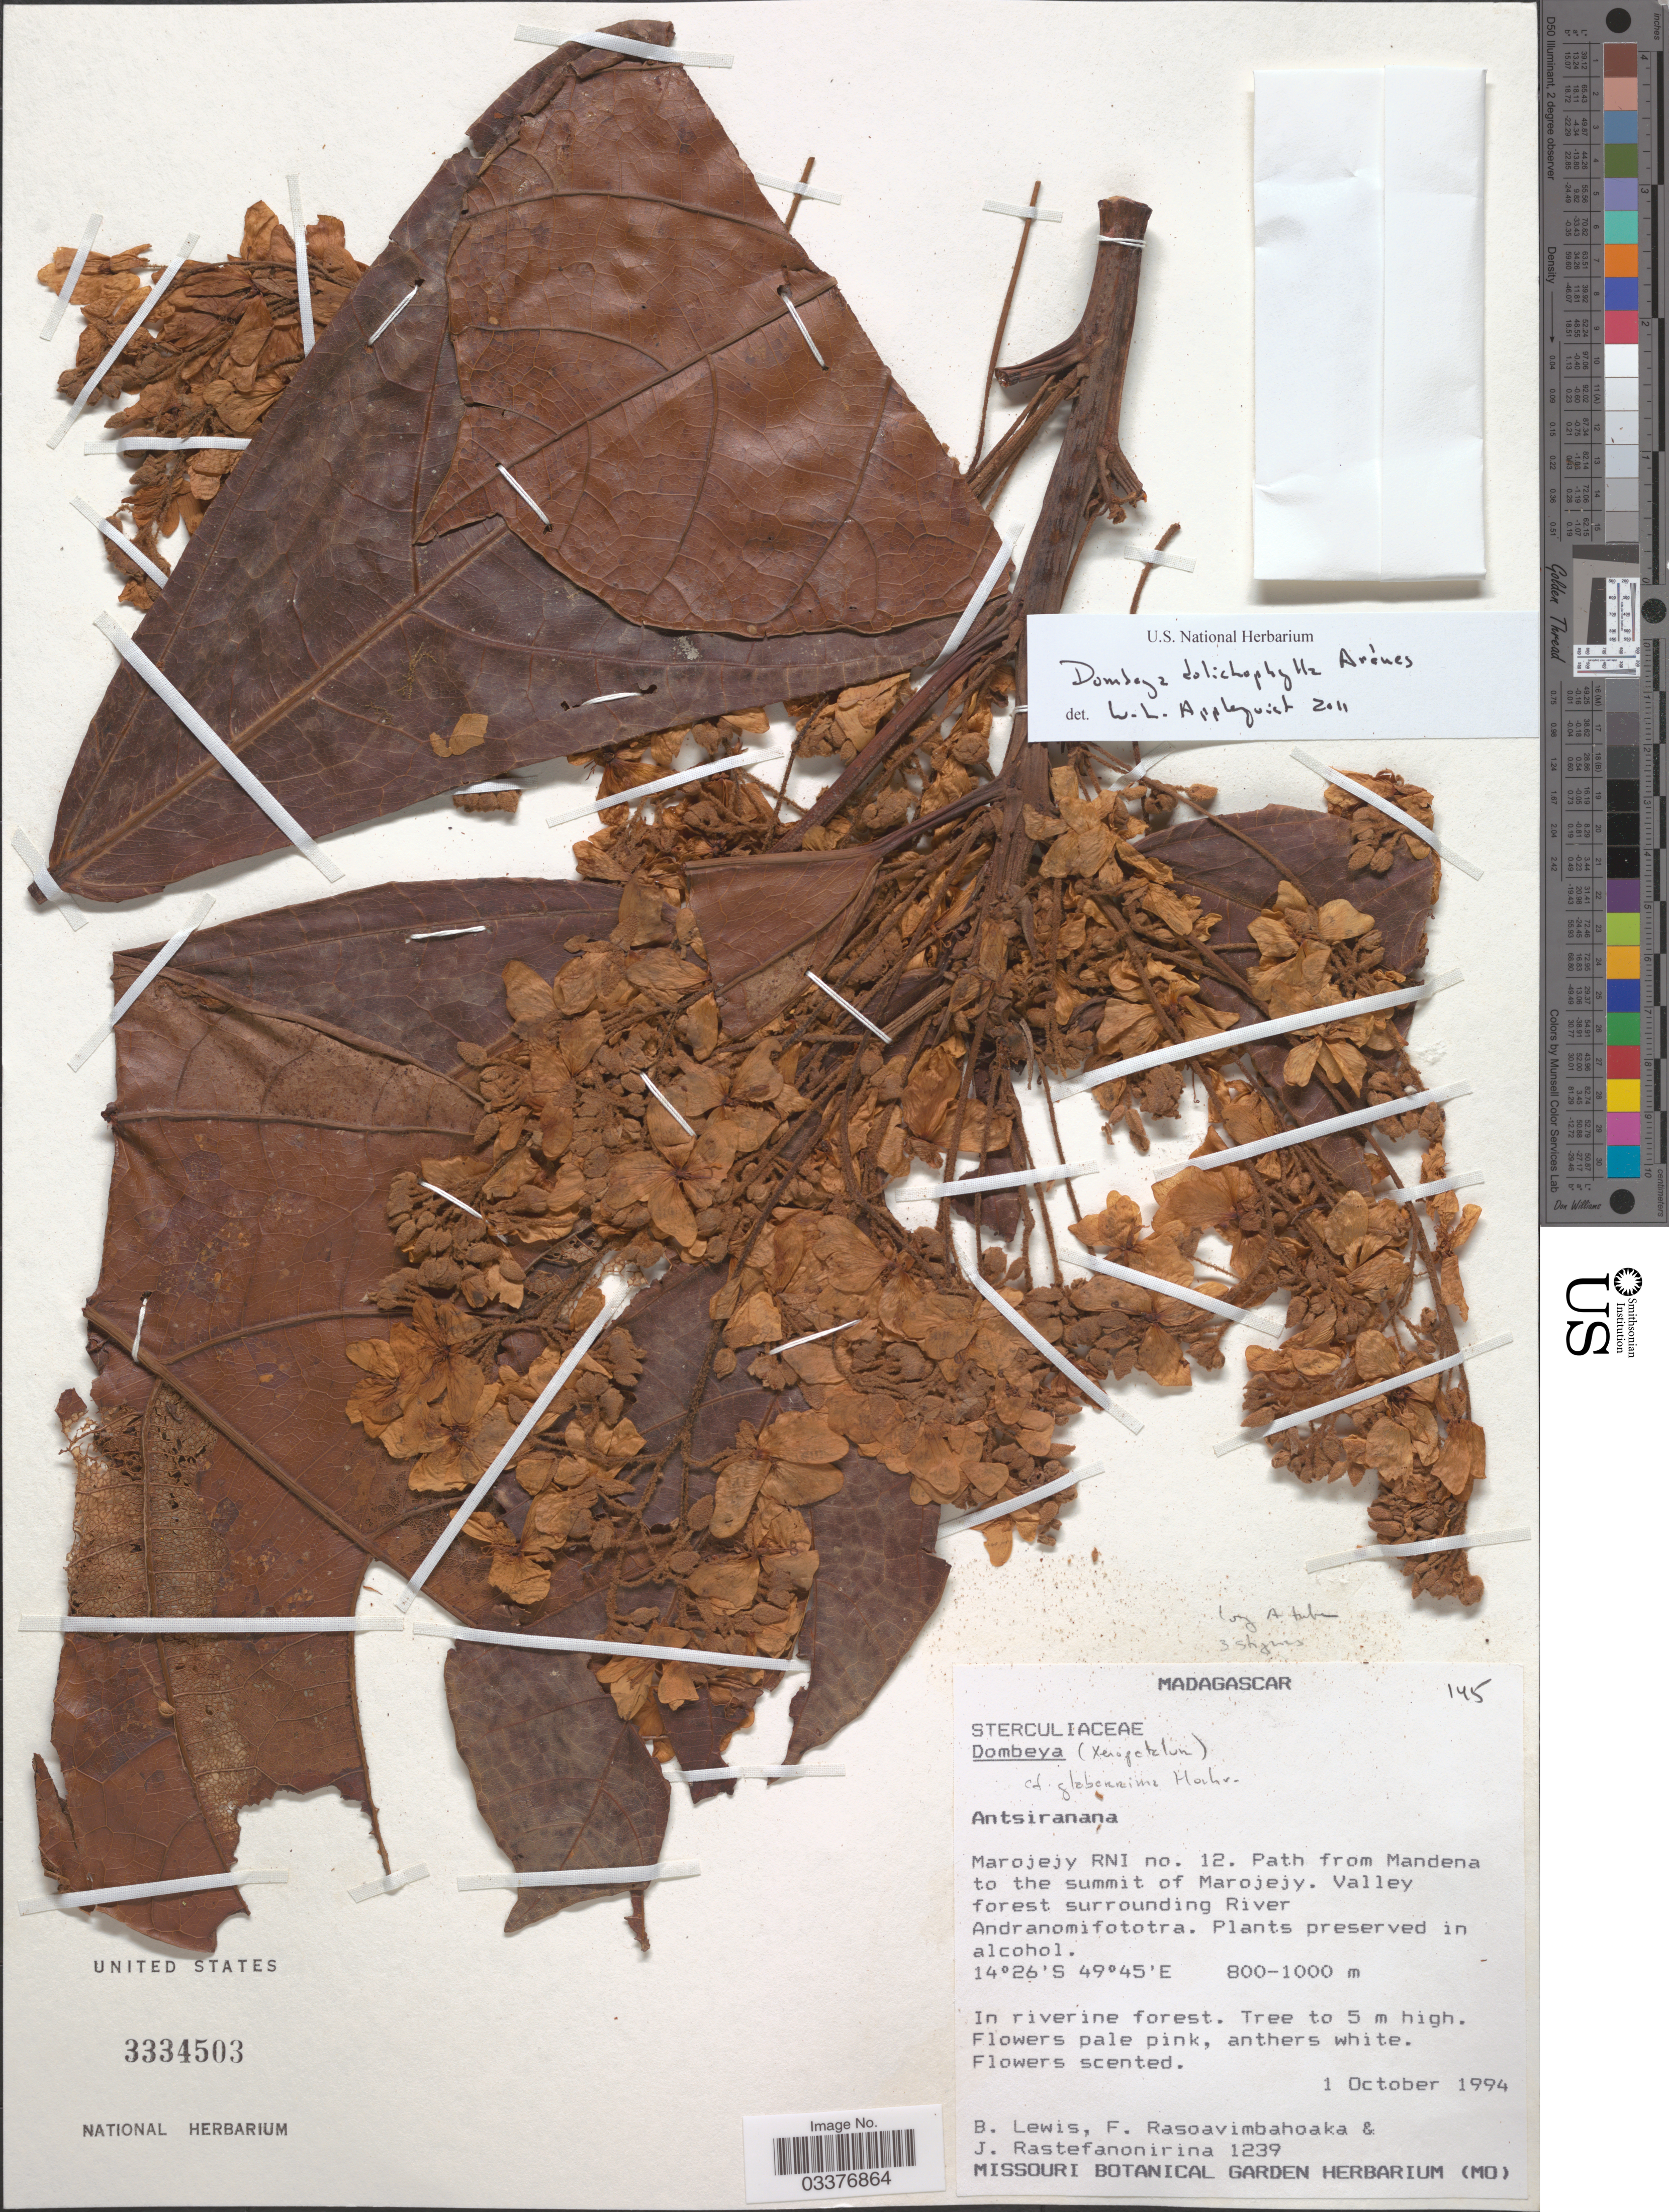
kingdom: Plantae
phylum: Tracheophyta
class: Magnoliopsida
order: Malvales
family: Malvaceae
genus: Dombeya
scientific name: Dombeya dolichophylla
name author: Arènes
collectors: B. Lewis, F. Rasoavimbahoaka & J. Rastefanonirina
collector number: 1239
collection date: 1994-10-01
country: Madagascar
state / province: Sava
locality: Marojejy RNI no. 12. Path from Mandena to the summit of Marojejy. Valley forest surrounding River Andranomifototra.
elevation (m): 800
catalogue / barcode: US 3334503